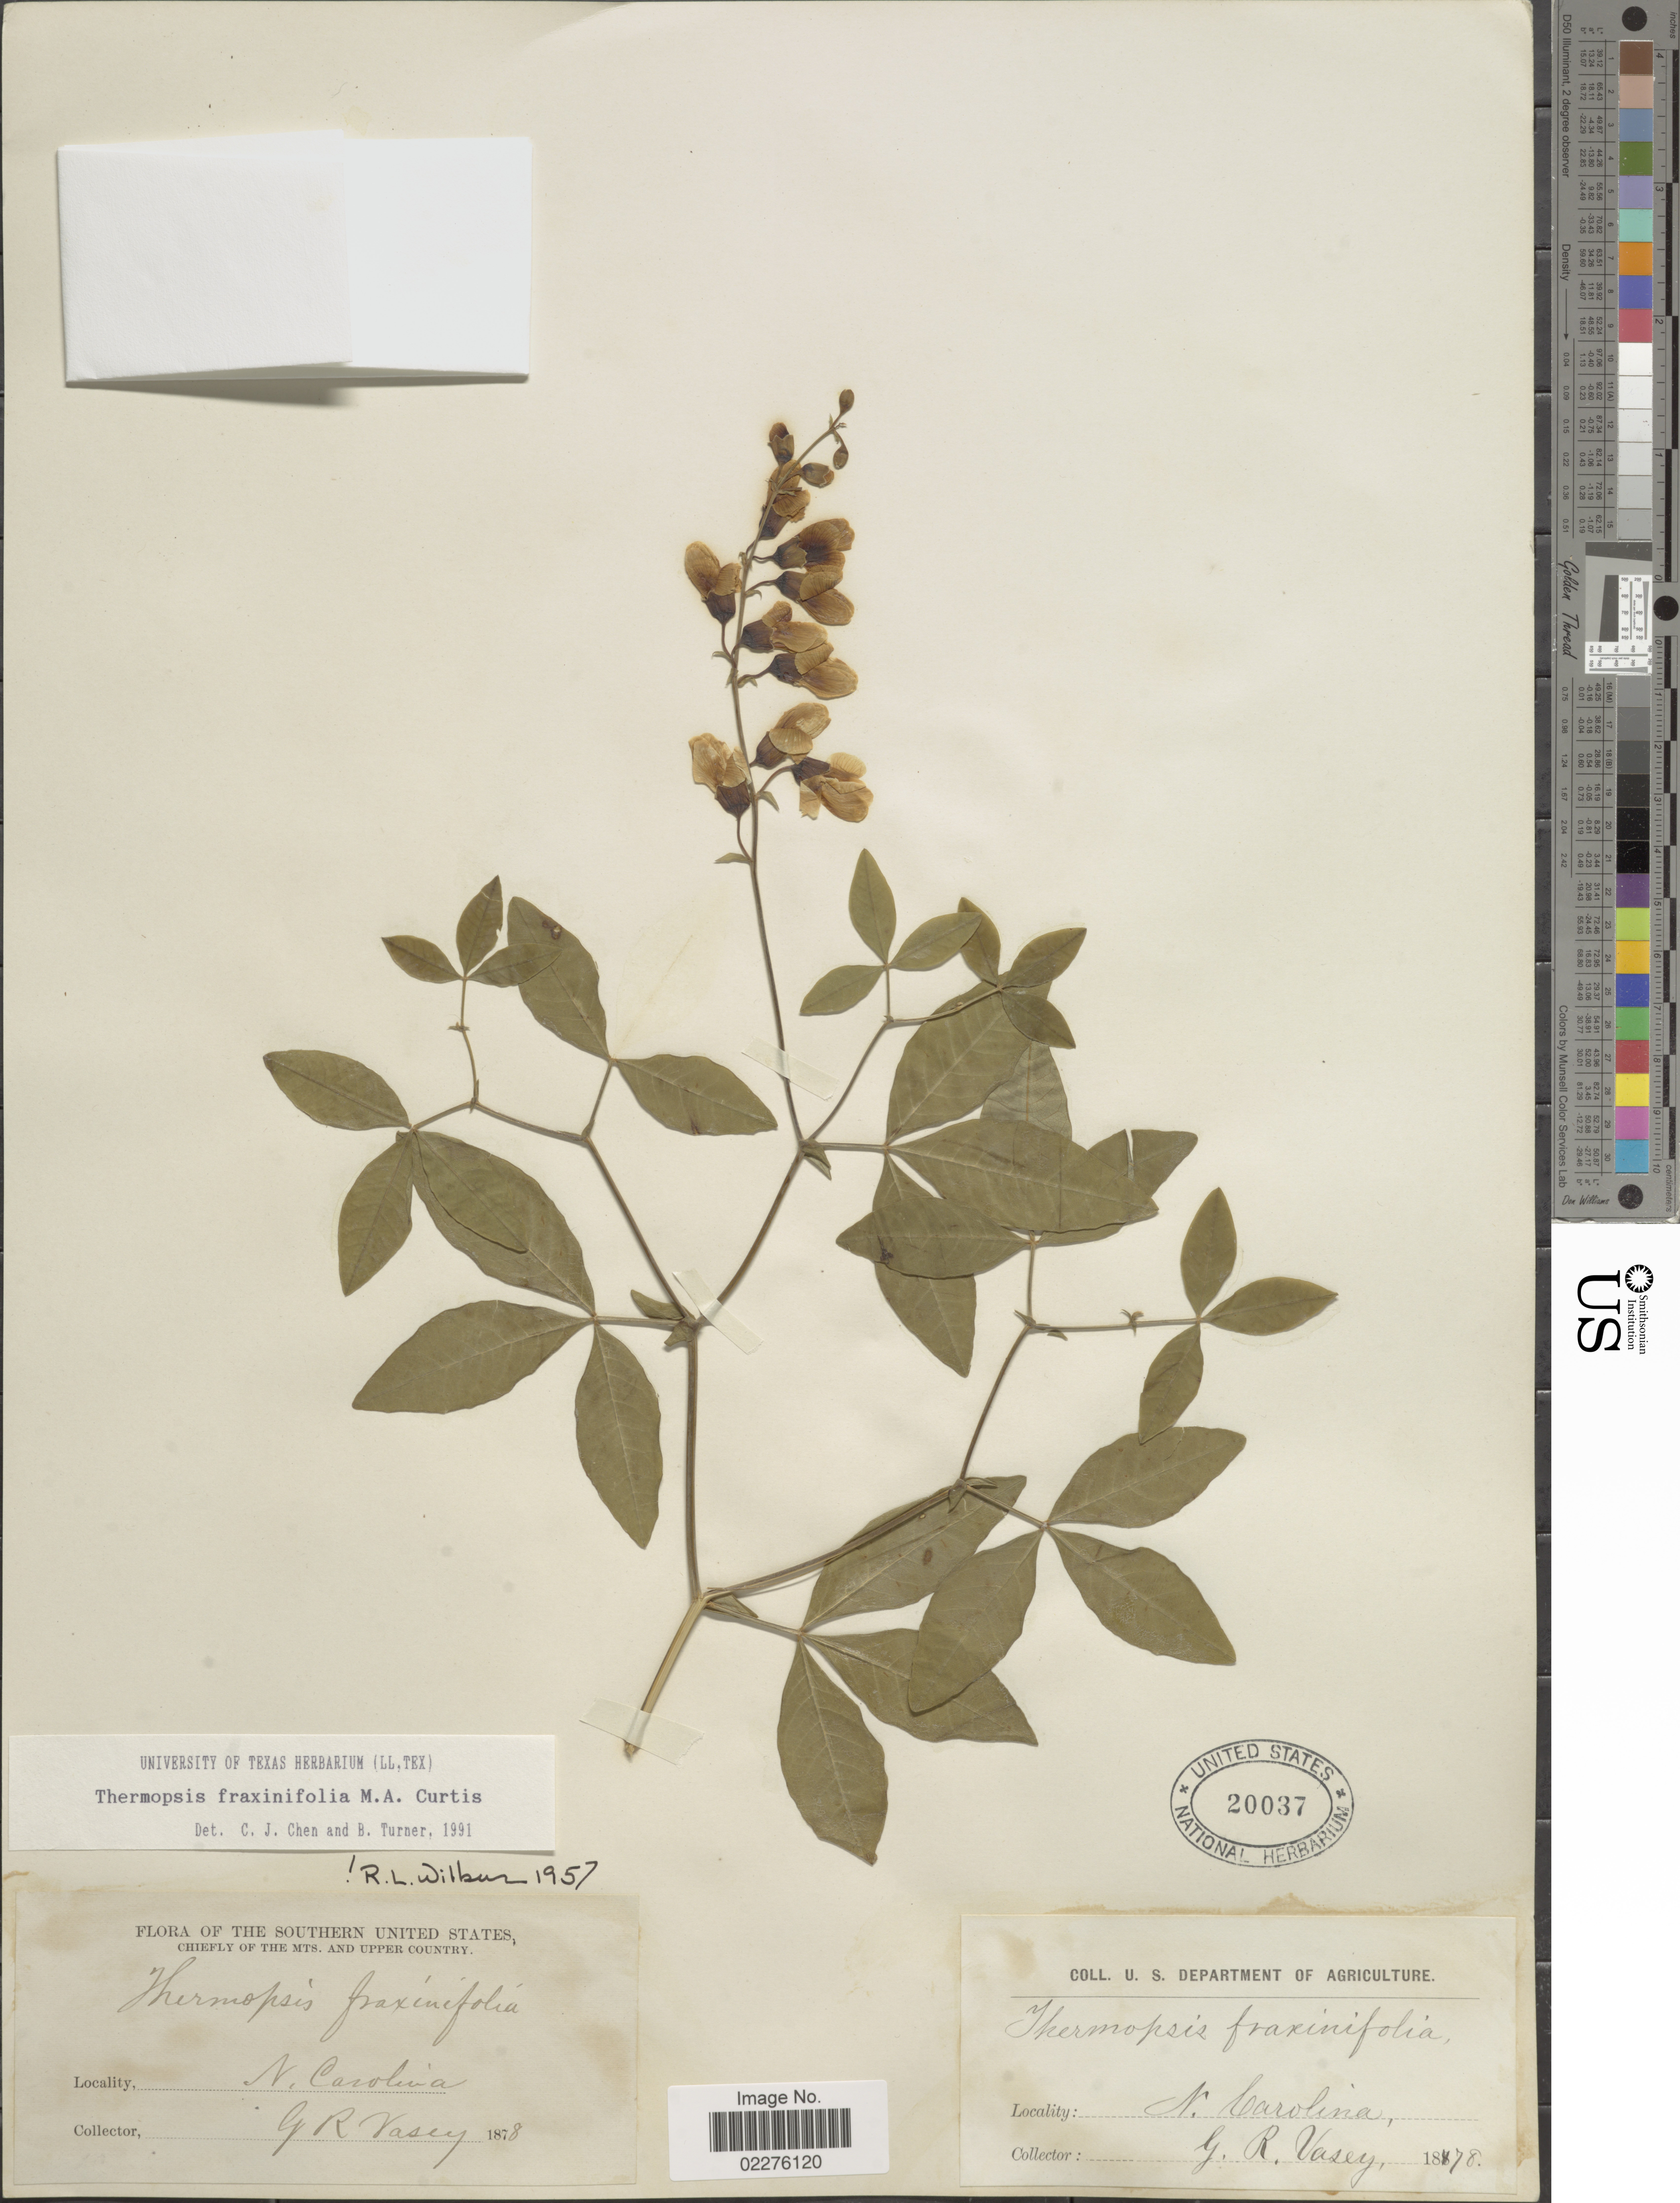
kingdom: Plantae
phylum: Tracheophyta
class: Magnoliopsida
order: Fabales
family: Fabaceae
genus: Thermopsis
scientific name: Thermopsis fraxinifolia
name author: M.A. Curtis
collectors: G. R. Vasey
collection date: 1878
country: United States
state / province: North Carolina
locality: The Southern United States, Chiefly of the Mts. and Upper County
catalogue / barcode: US 20037